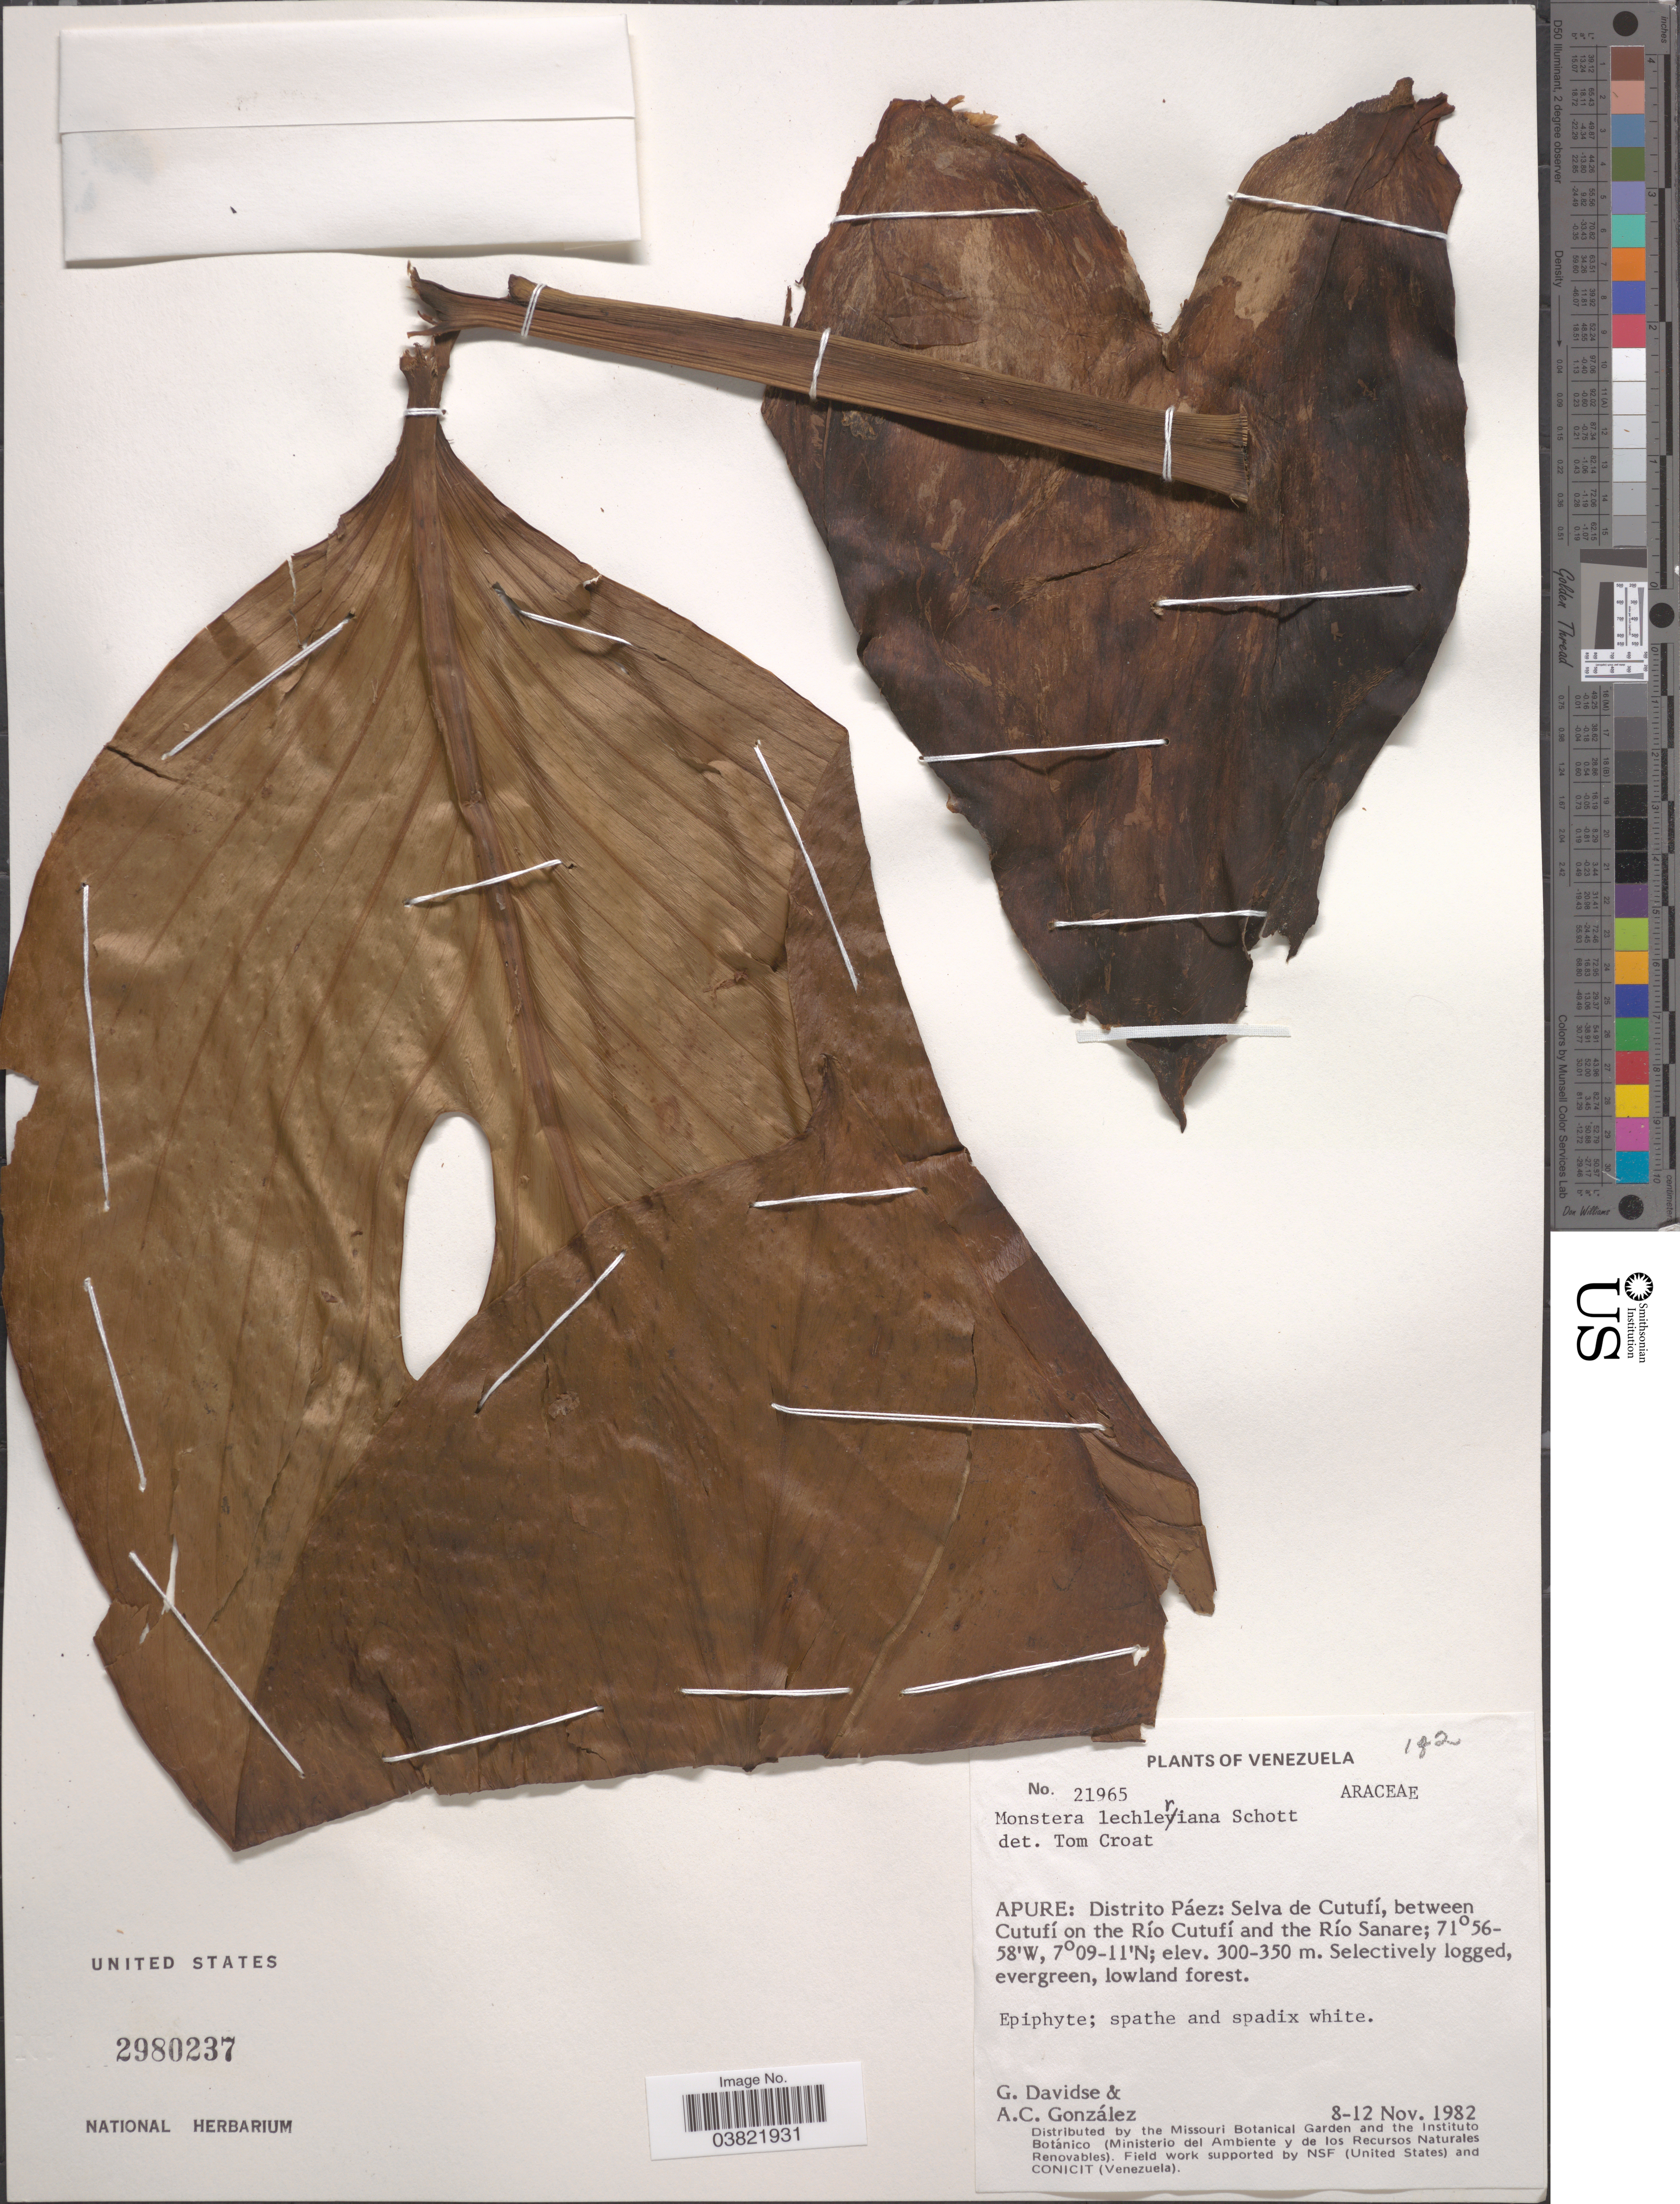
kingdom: Plantae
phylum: Tracheophyta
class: Liliopsida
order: Alismatales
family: Araceae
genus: Monstera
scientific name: Monstera lechleriana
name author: Schott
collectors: G. Davidse & A. C. González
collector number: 21965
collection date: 1982-11-08/1982-11-12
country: Venezuela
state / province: Apure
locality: Distrito Páez: Selva de Cutufí, between Cutufí on the Río Cutufí and the Río Sanare.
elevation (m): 300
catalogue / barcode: US 2980237